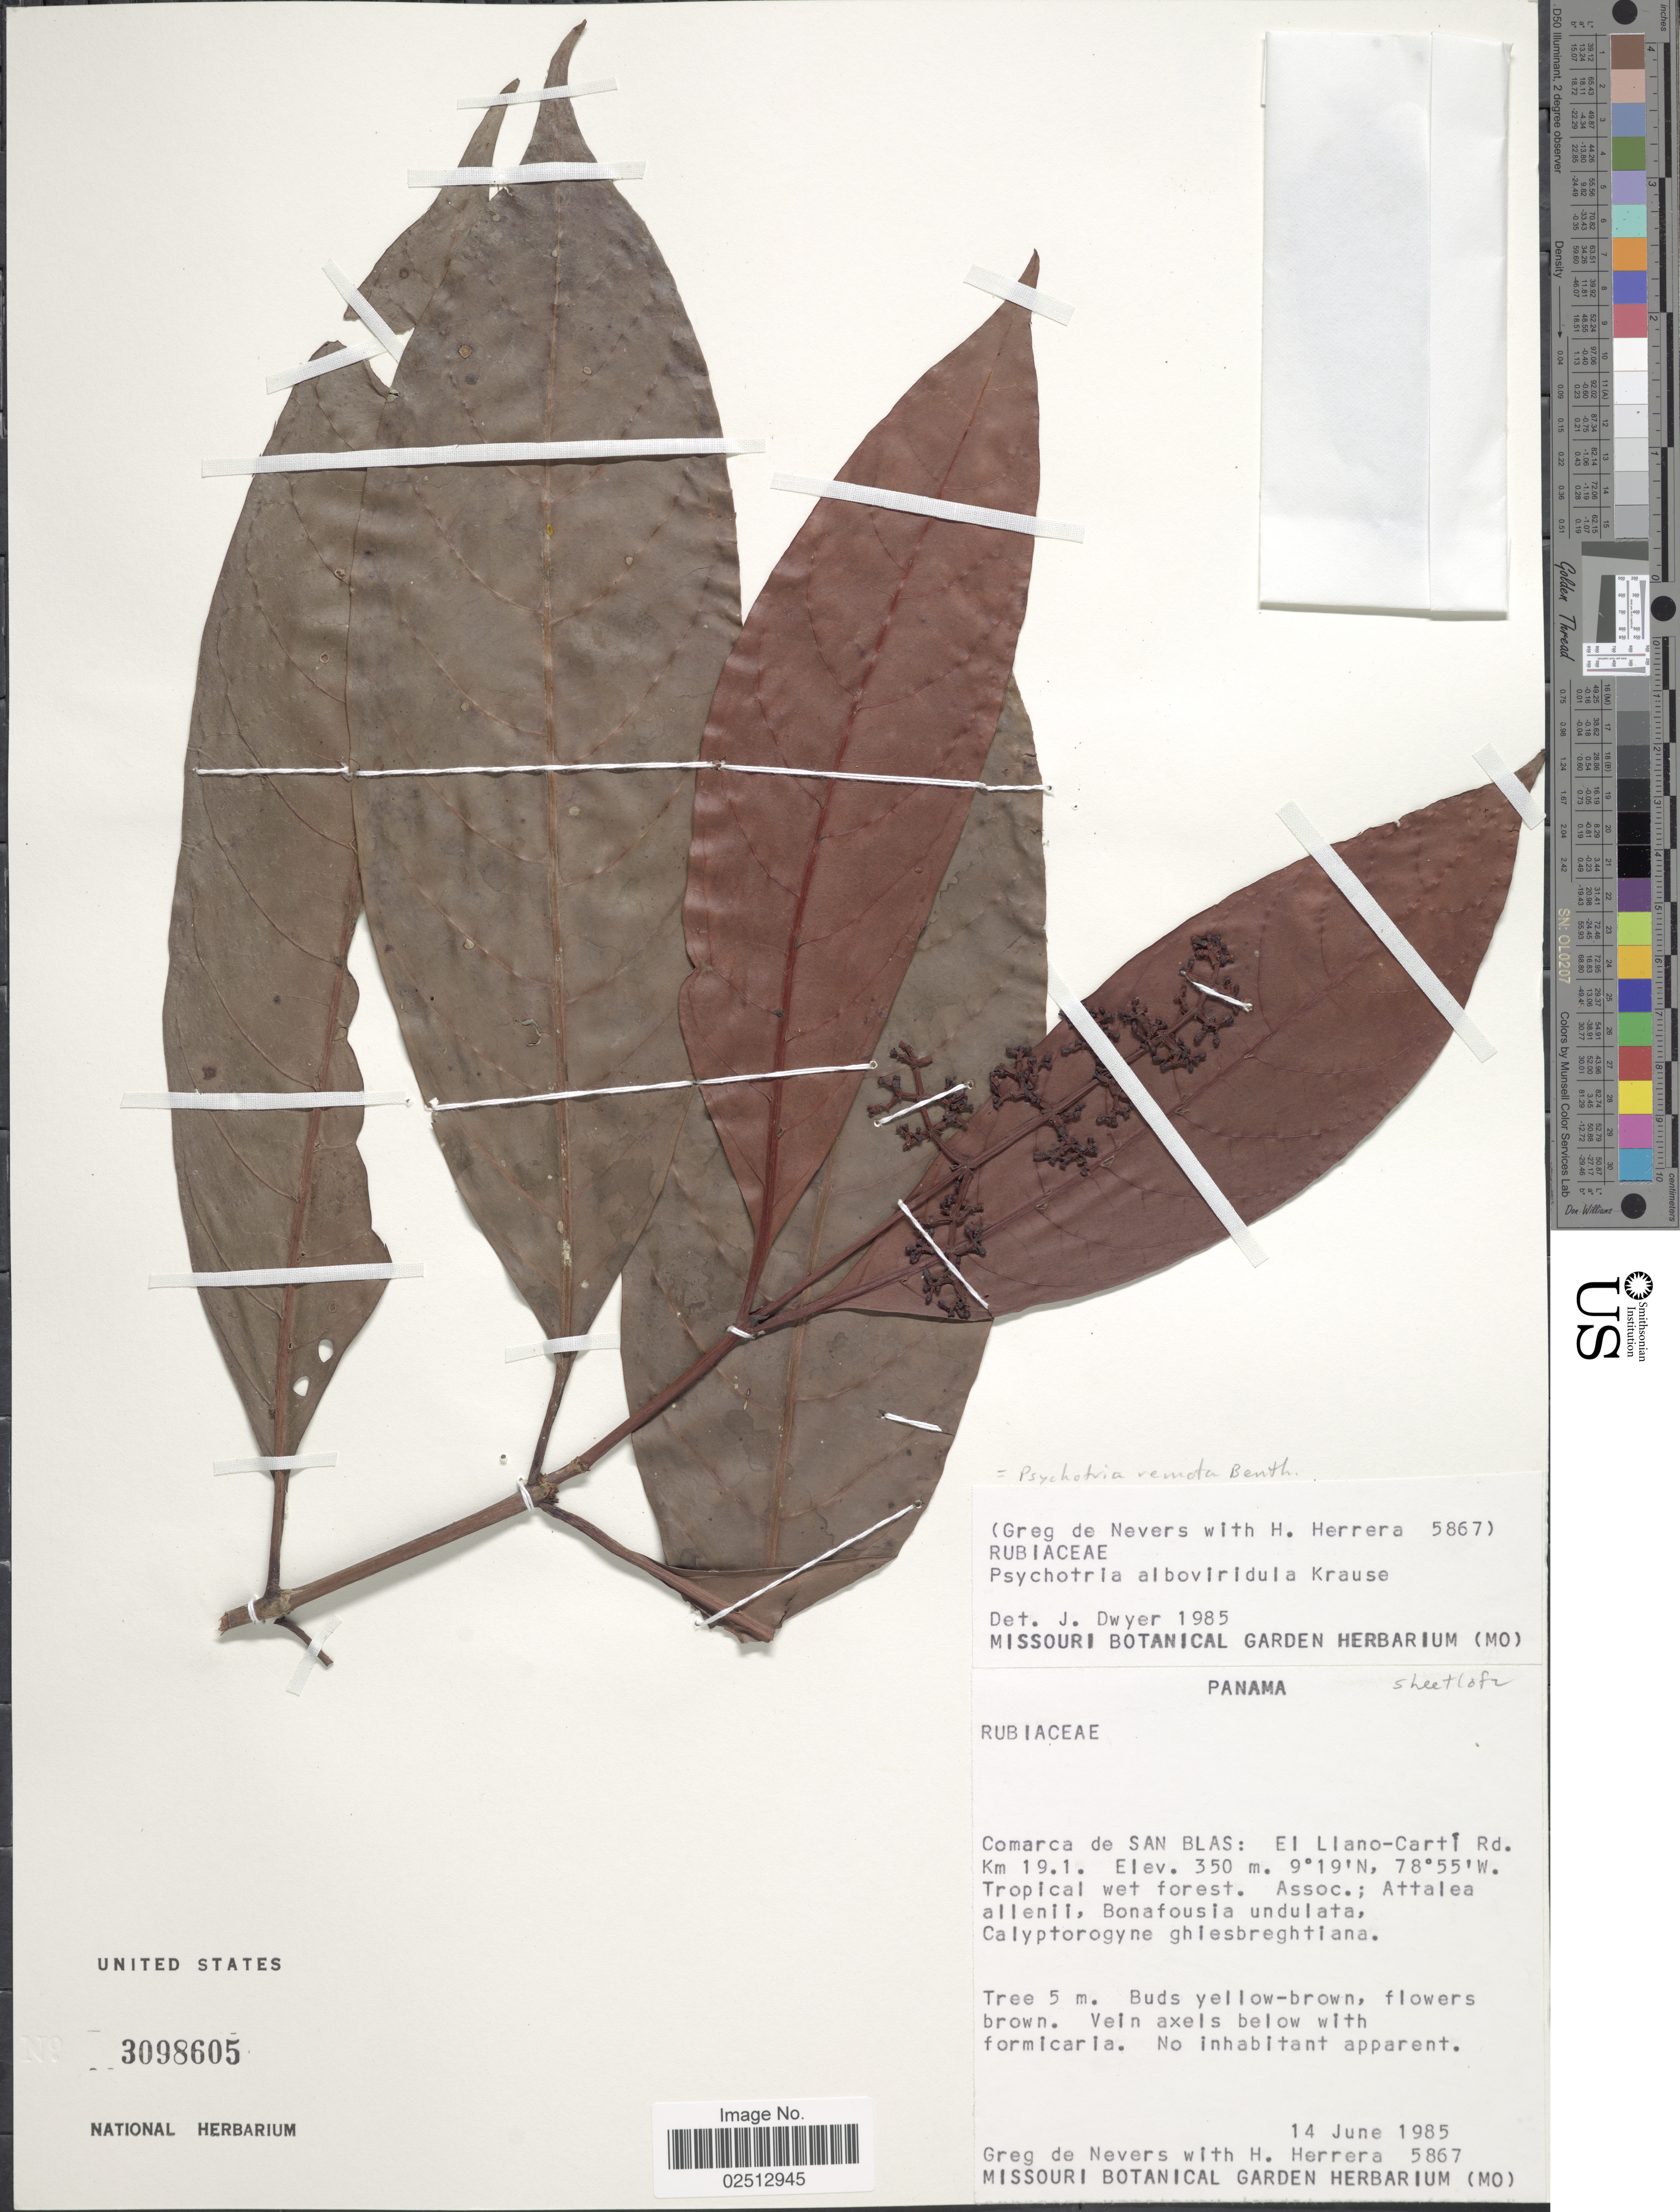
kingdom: Plantae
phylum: Tracheophyta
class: Magnoliopsida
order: Gentianales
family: Rubiaceae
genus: Psychotria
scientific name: Psychotria remota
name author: Benth.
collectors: G. C. de Nevers & H. Herrera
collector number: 5867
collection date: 1985-06-14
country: Panama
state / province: Kuna Yala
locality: Comarca de San Blas: El Llano-Carti Rd. Km 19.1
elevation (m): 350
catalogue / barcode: US 3098605